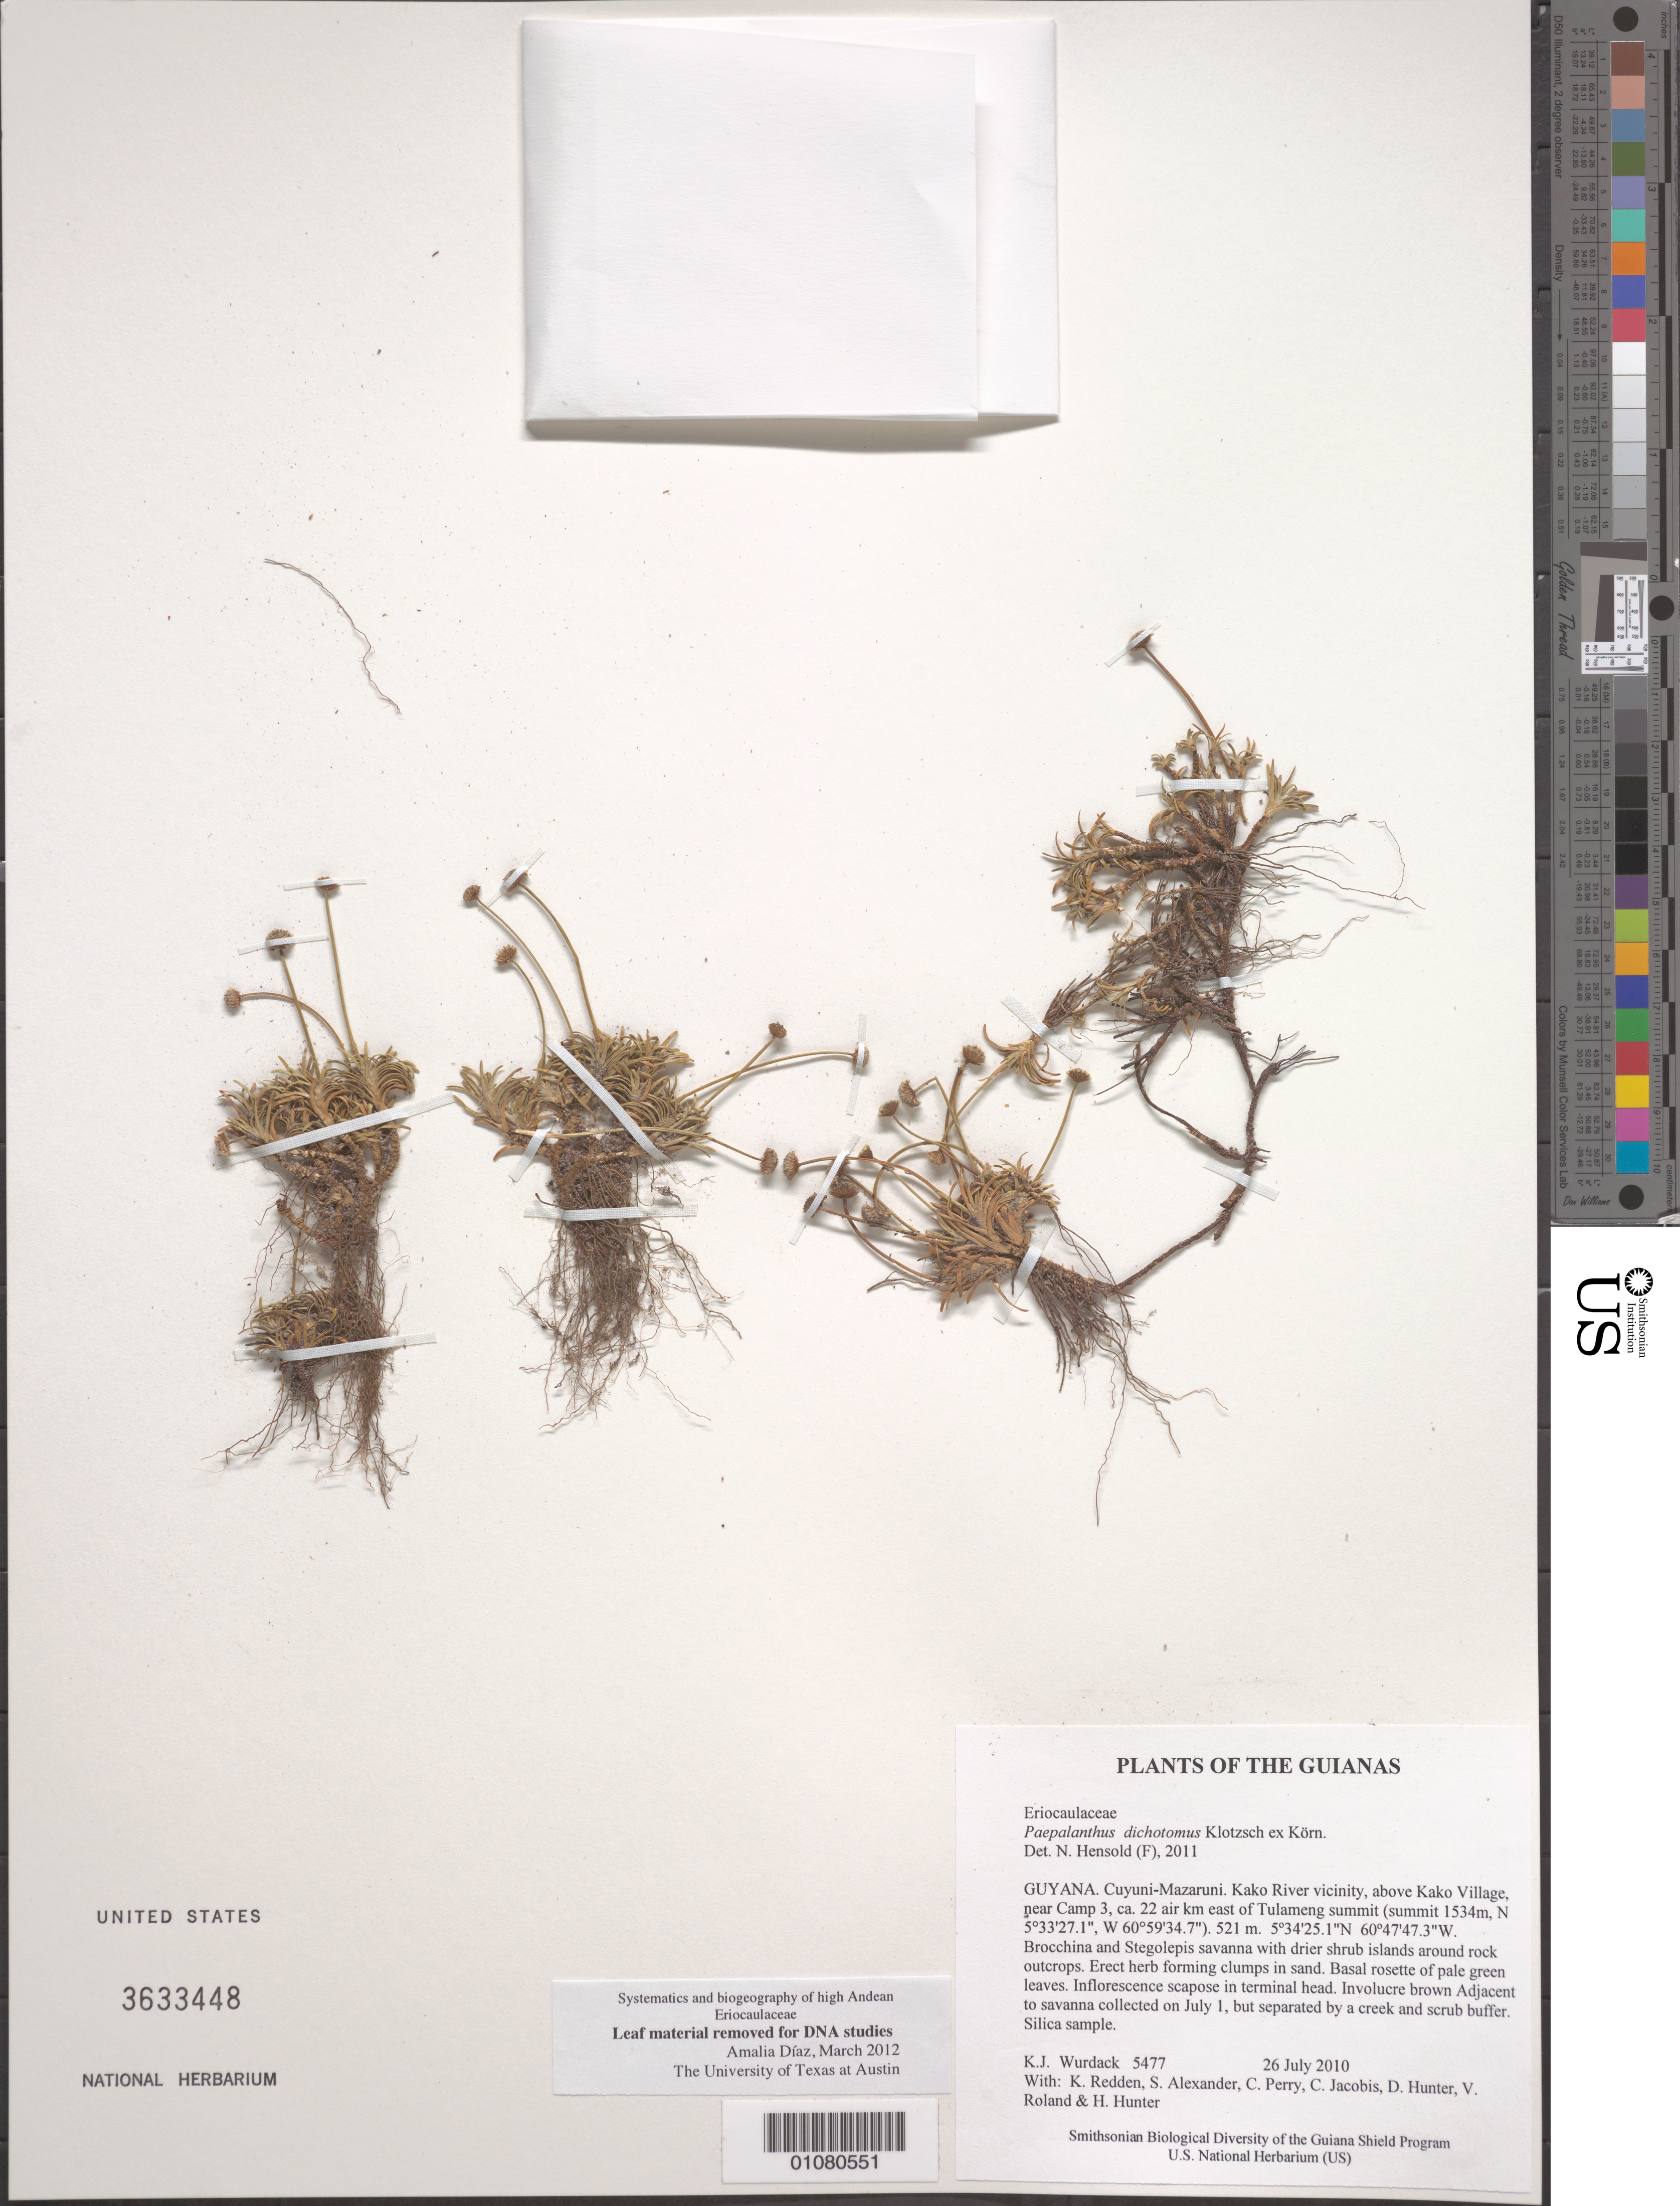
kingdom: Plantae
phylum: Tracheophyta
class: Liliopsida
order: Poales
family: Eriocaulaceae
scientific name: Giuliettia dichotoma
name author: (Klotzsch ex Körn.) Andrino & Sano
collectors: K. Wurdack, K. M. Redden, S. N. Alexander, C. Perry, C. Jacobis, D. Hunter, V. Roland & H. Hunter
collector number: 5477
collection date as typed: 26 July 2010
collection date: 2010-07-26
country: Guyana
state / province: Cuyuni-Mazaruni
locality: Kako River vicinity, above Kako Village, near Camp 3, ca. 22 air km east of Tulameng summit (summit 1534m, N 5°33'27.1", W 60°59'34.7")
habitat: Brocchina and Stegolepis savanna with drier shrub islands around rock outcrops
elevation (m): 521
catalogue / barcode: US 3633448